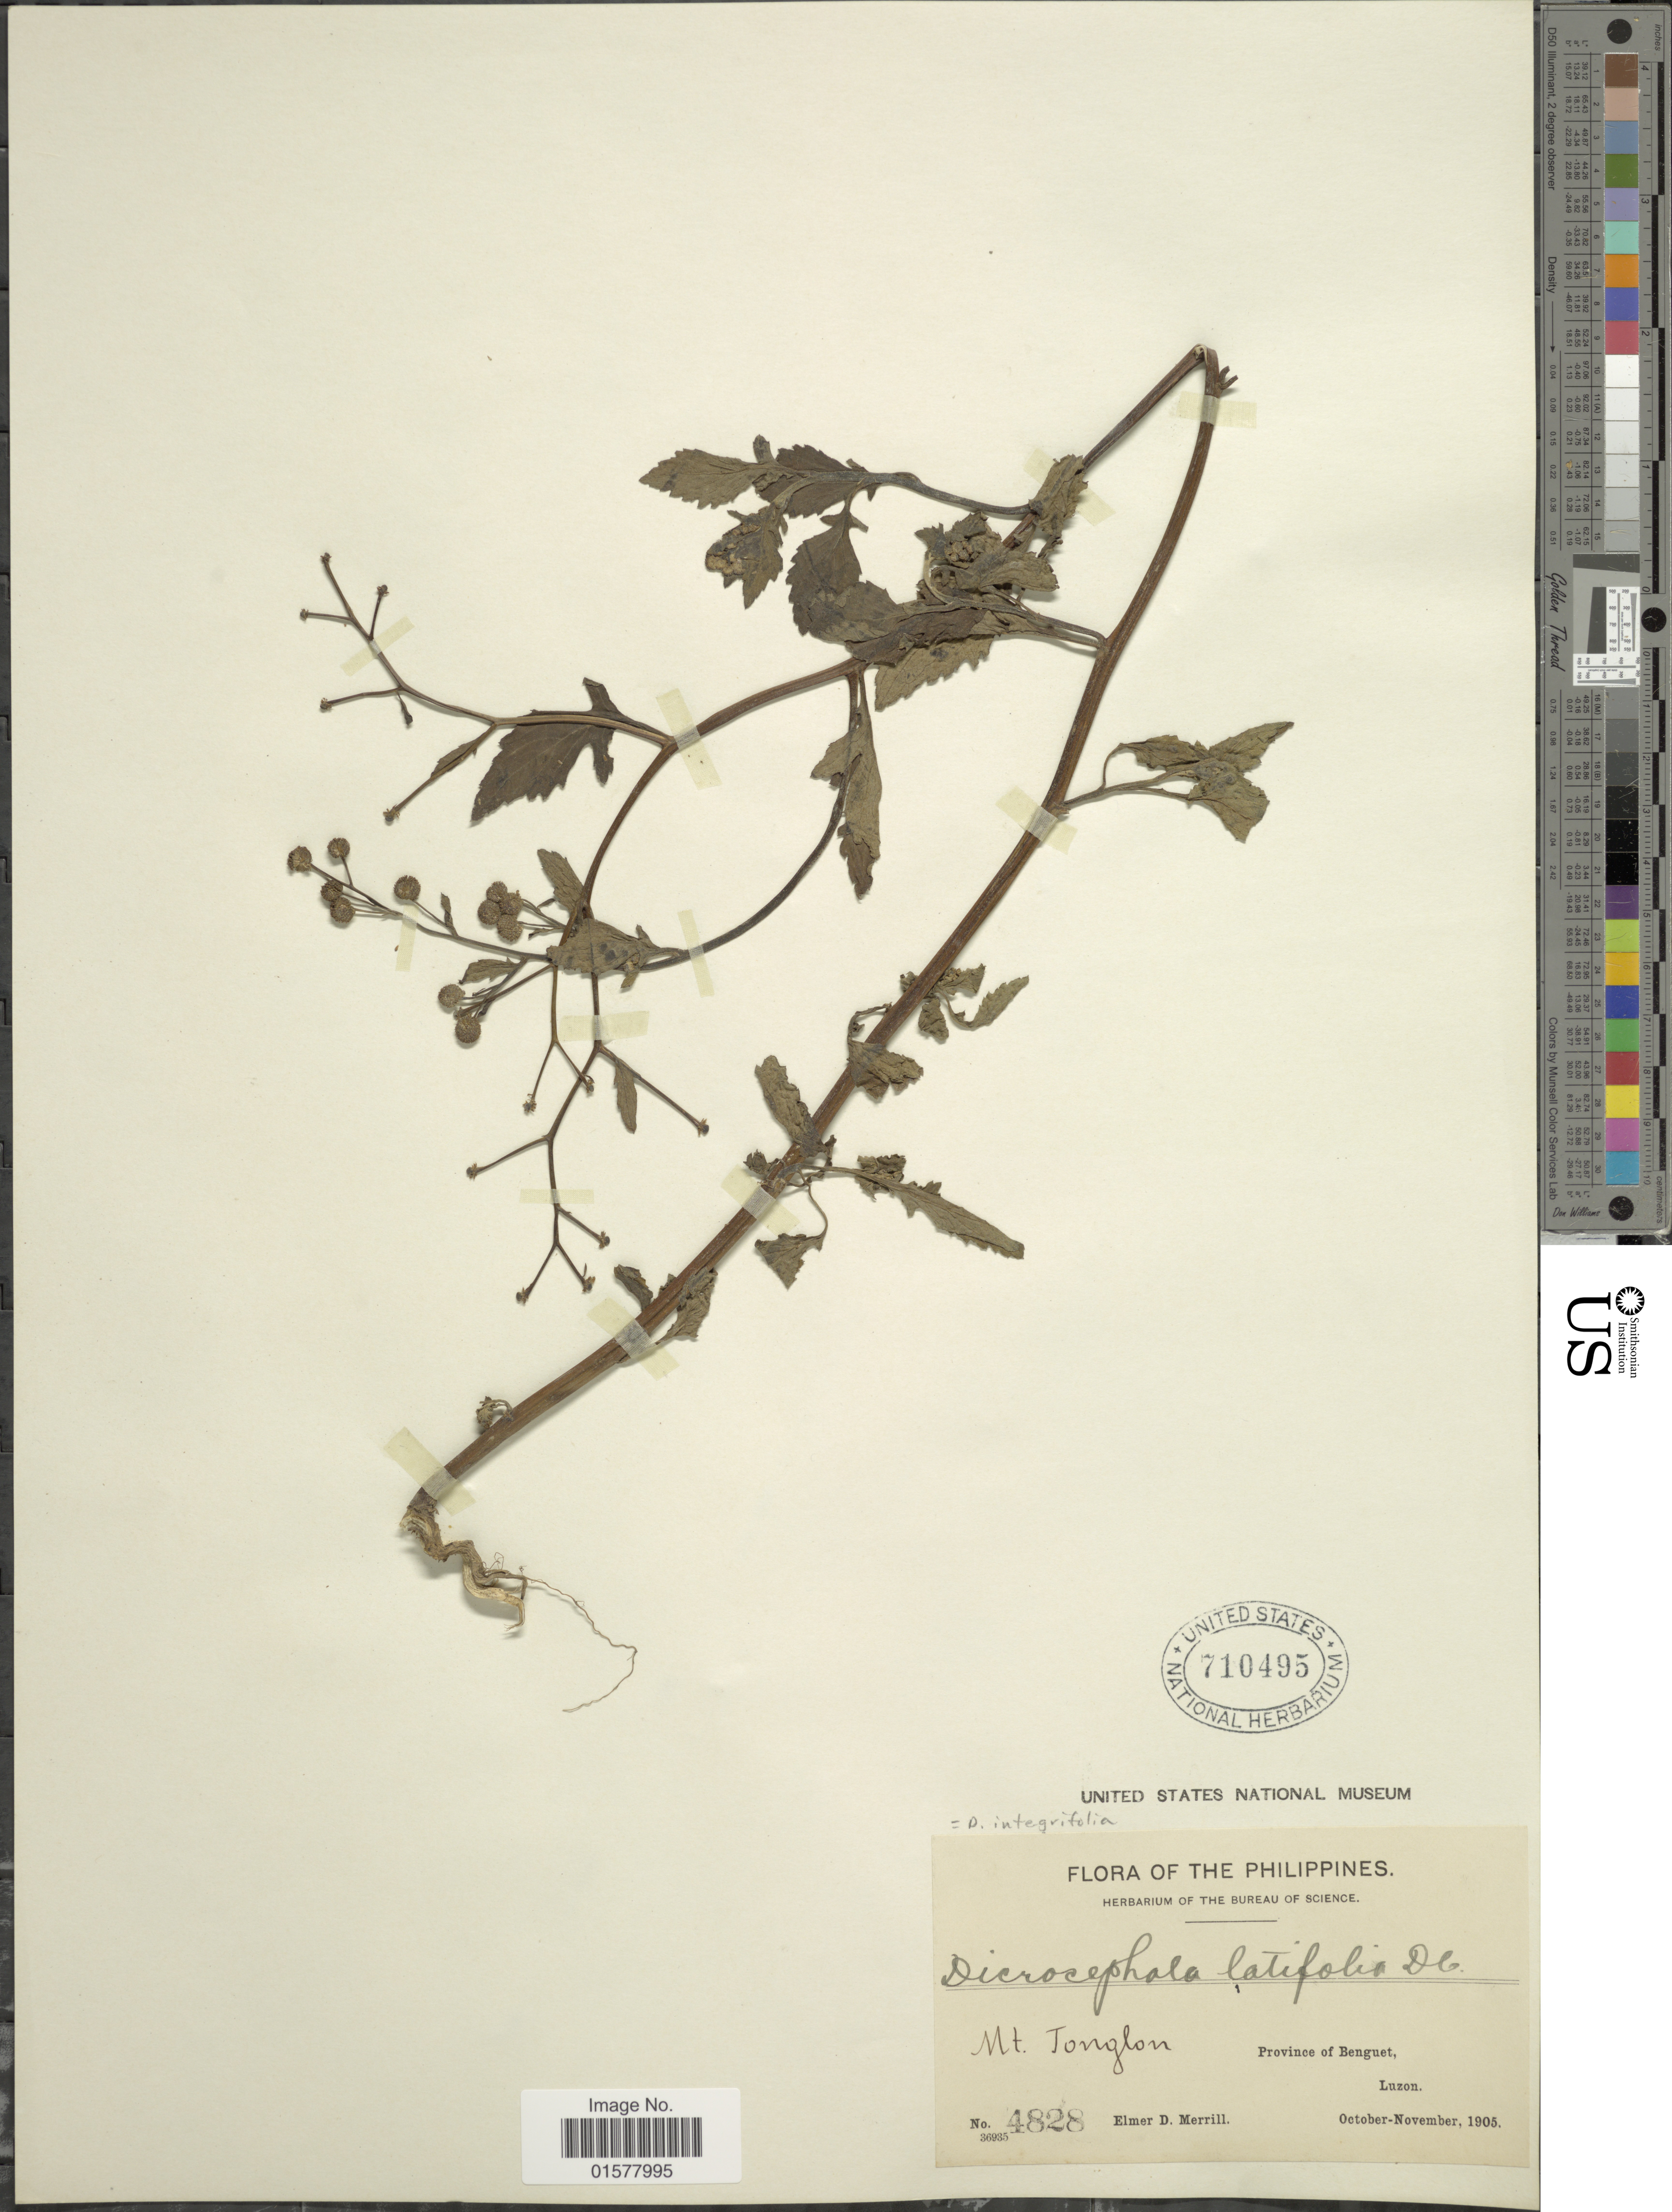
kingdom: Plantae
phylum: Tracheophyta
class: Magnoliopsida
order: Asterales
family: Asteraceae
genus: Dichrocephala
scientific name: Dichrocephala integrifolia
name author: (L. f.) Kuntze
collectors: E. D. Merrill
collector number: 4828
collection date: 1905-10/1905-11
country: Philippines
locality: Mt. Tonglon, Province of Benguet, Luzon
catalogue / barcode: US 710495